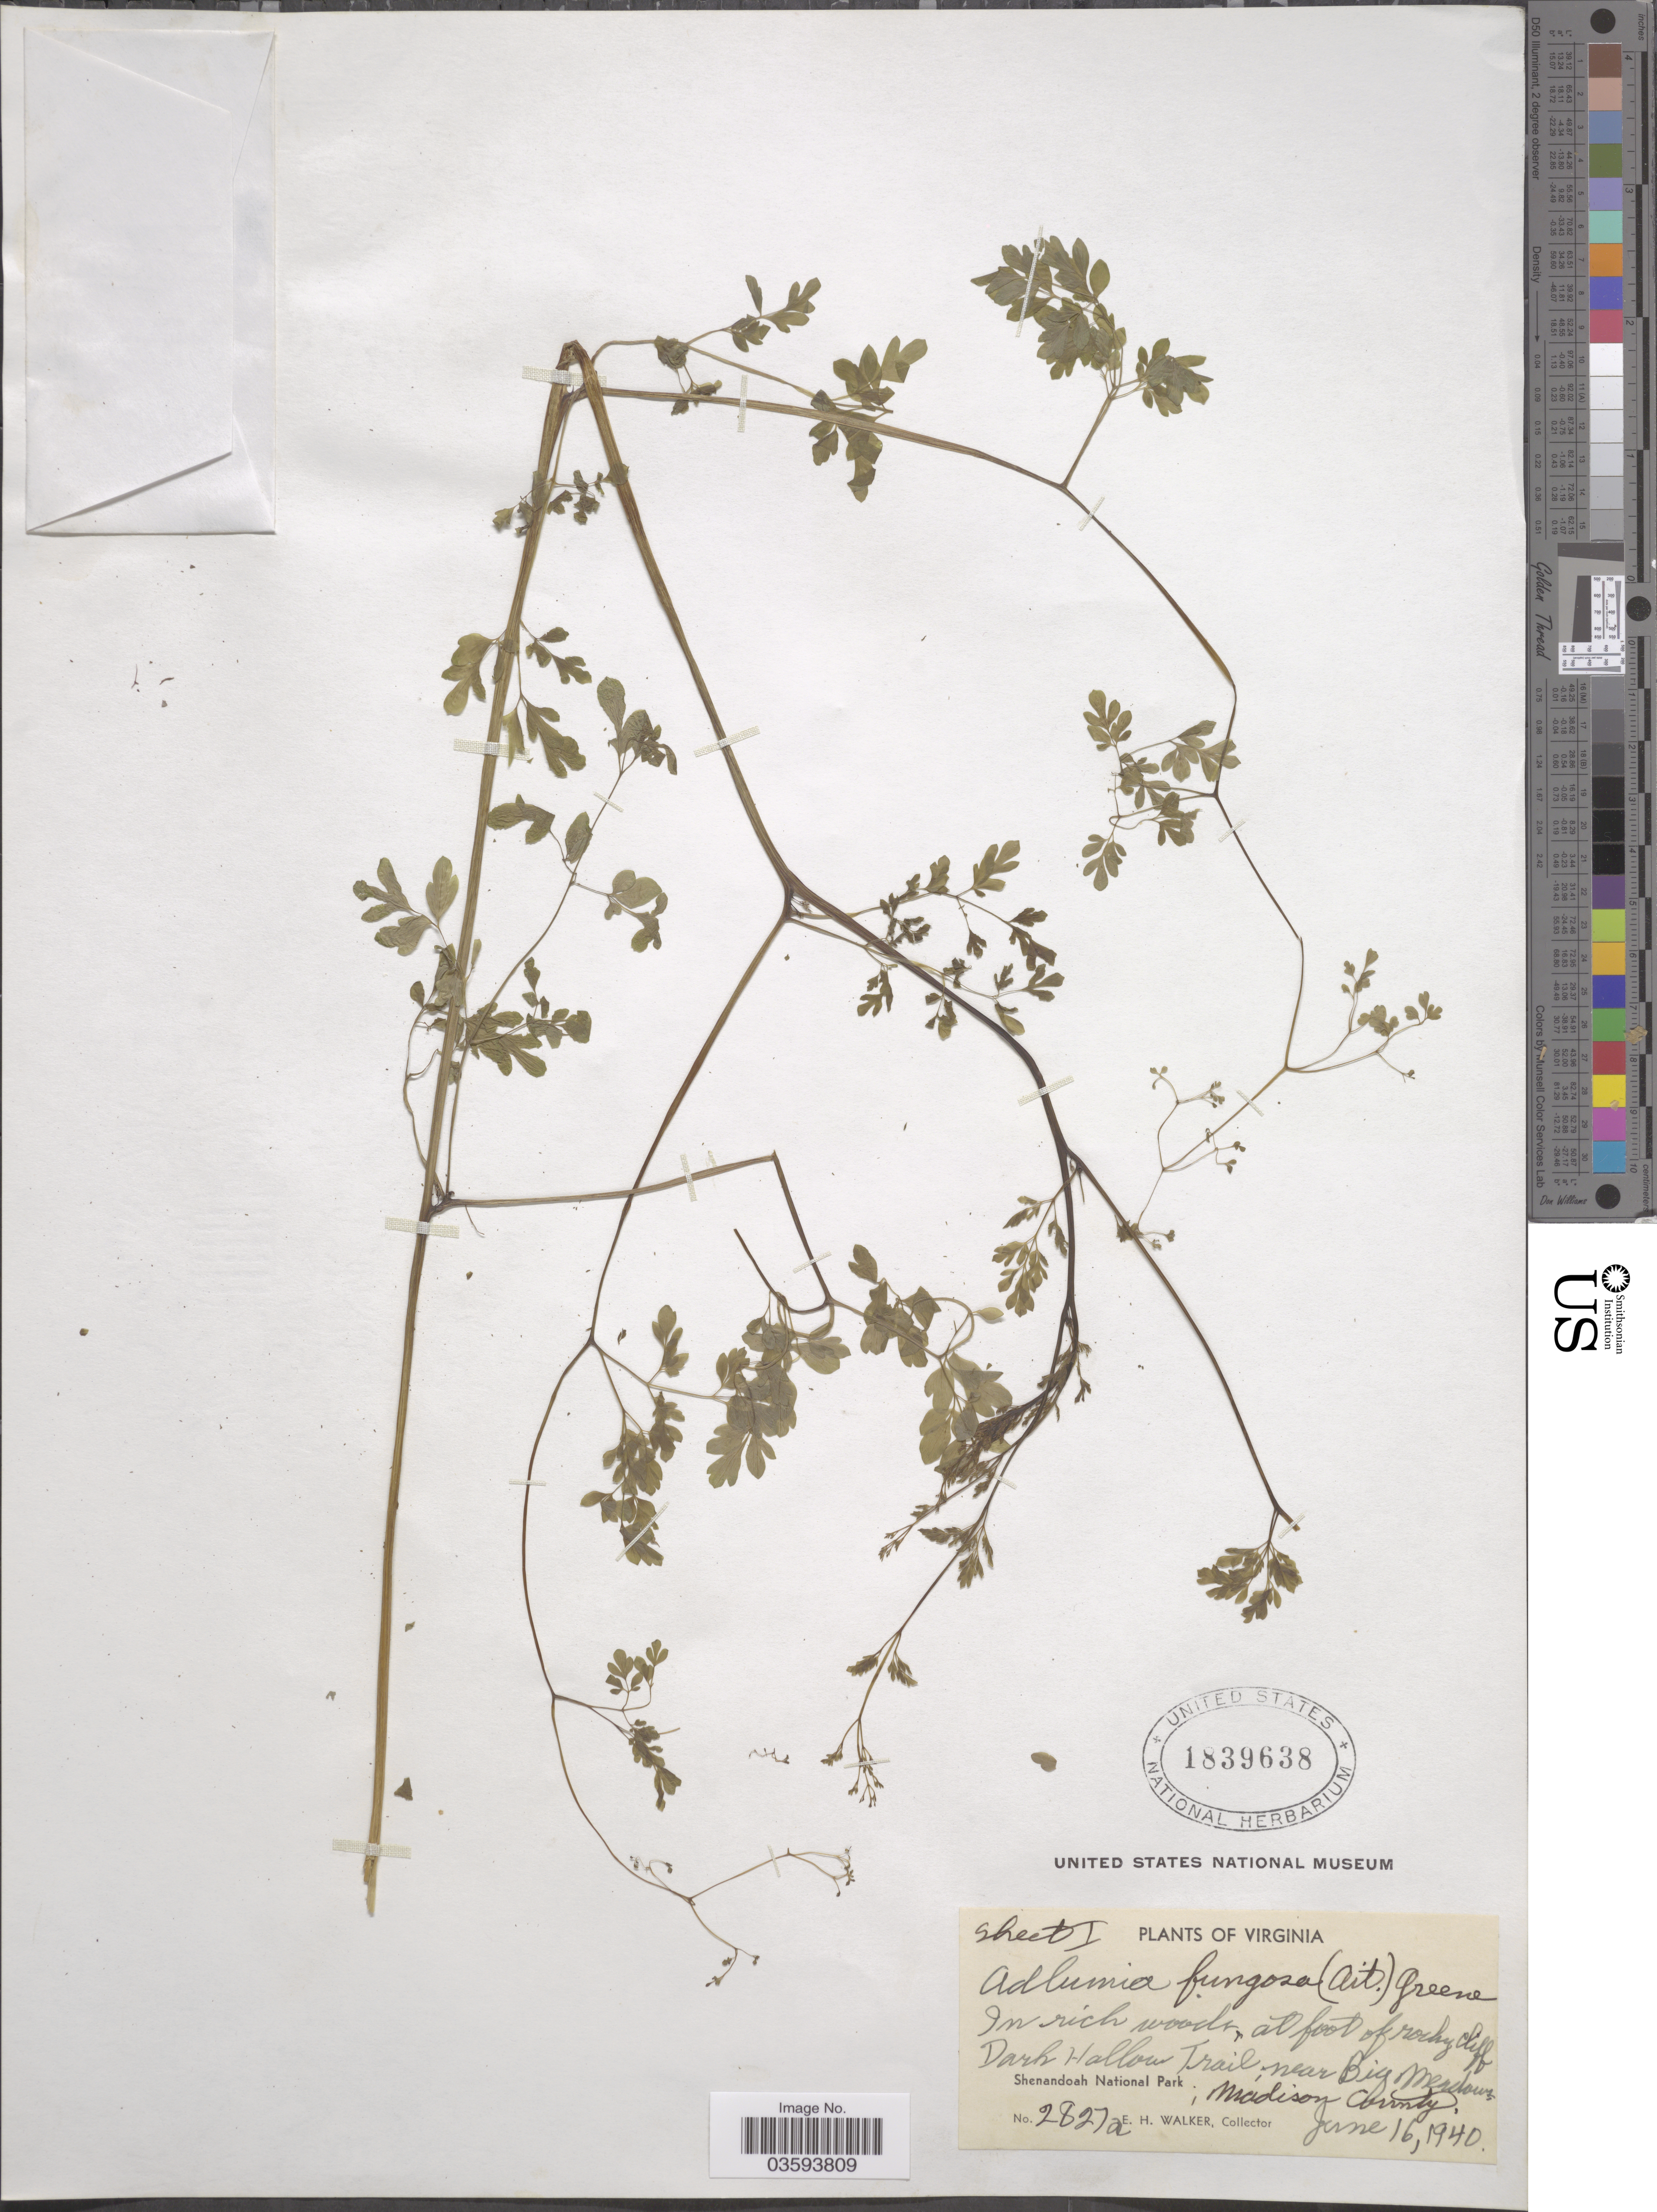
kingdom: Plantae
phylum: Tracheophyta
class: Magnoliopsida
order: Ranunculales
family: Papaveraceae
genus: Adlumia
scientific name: Adlumia fungosa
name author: (Aiton) Greene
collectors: E. H. Walker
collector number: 2827a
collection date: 1940-06-16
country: United States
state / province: Virginia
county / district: Madison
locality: Dark Hollow Trail; near Big Meadows. Shenandoah National Park; Madison County.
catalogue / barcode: US 1839638